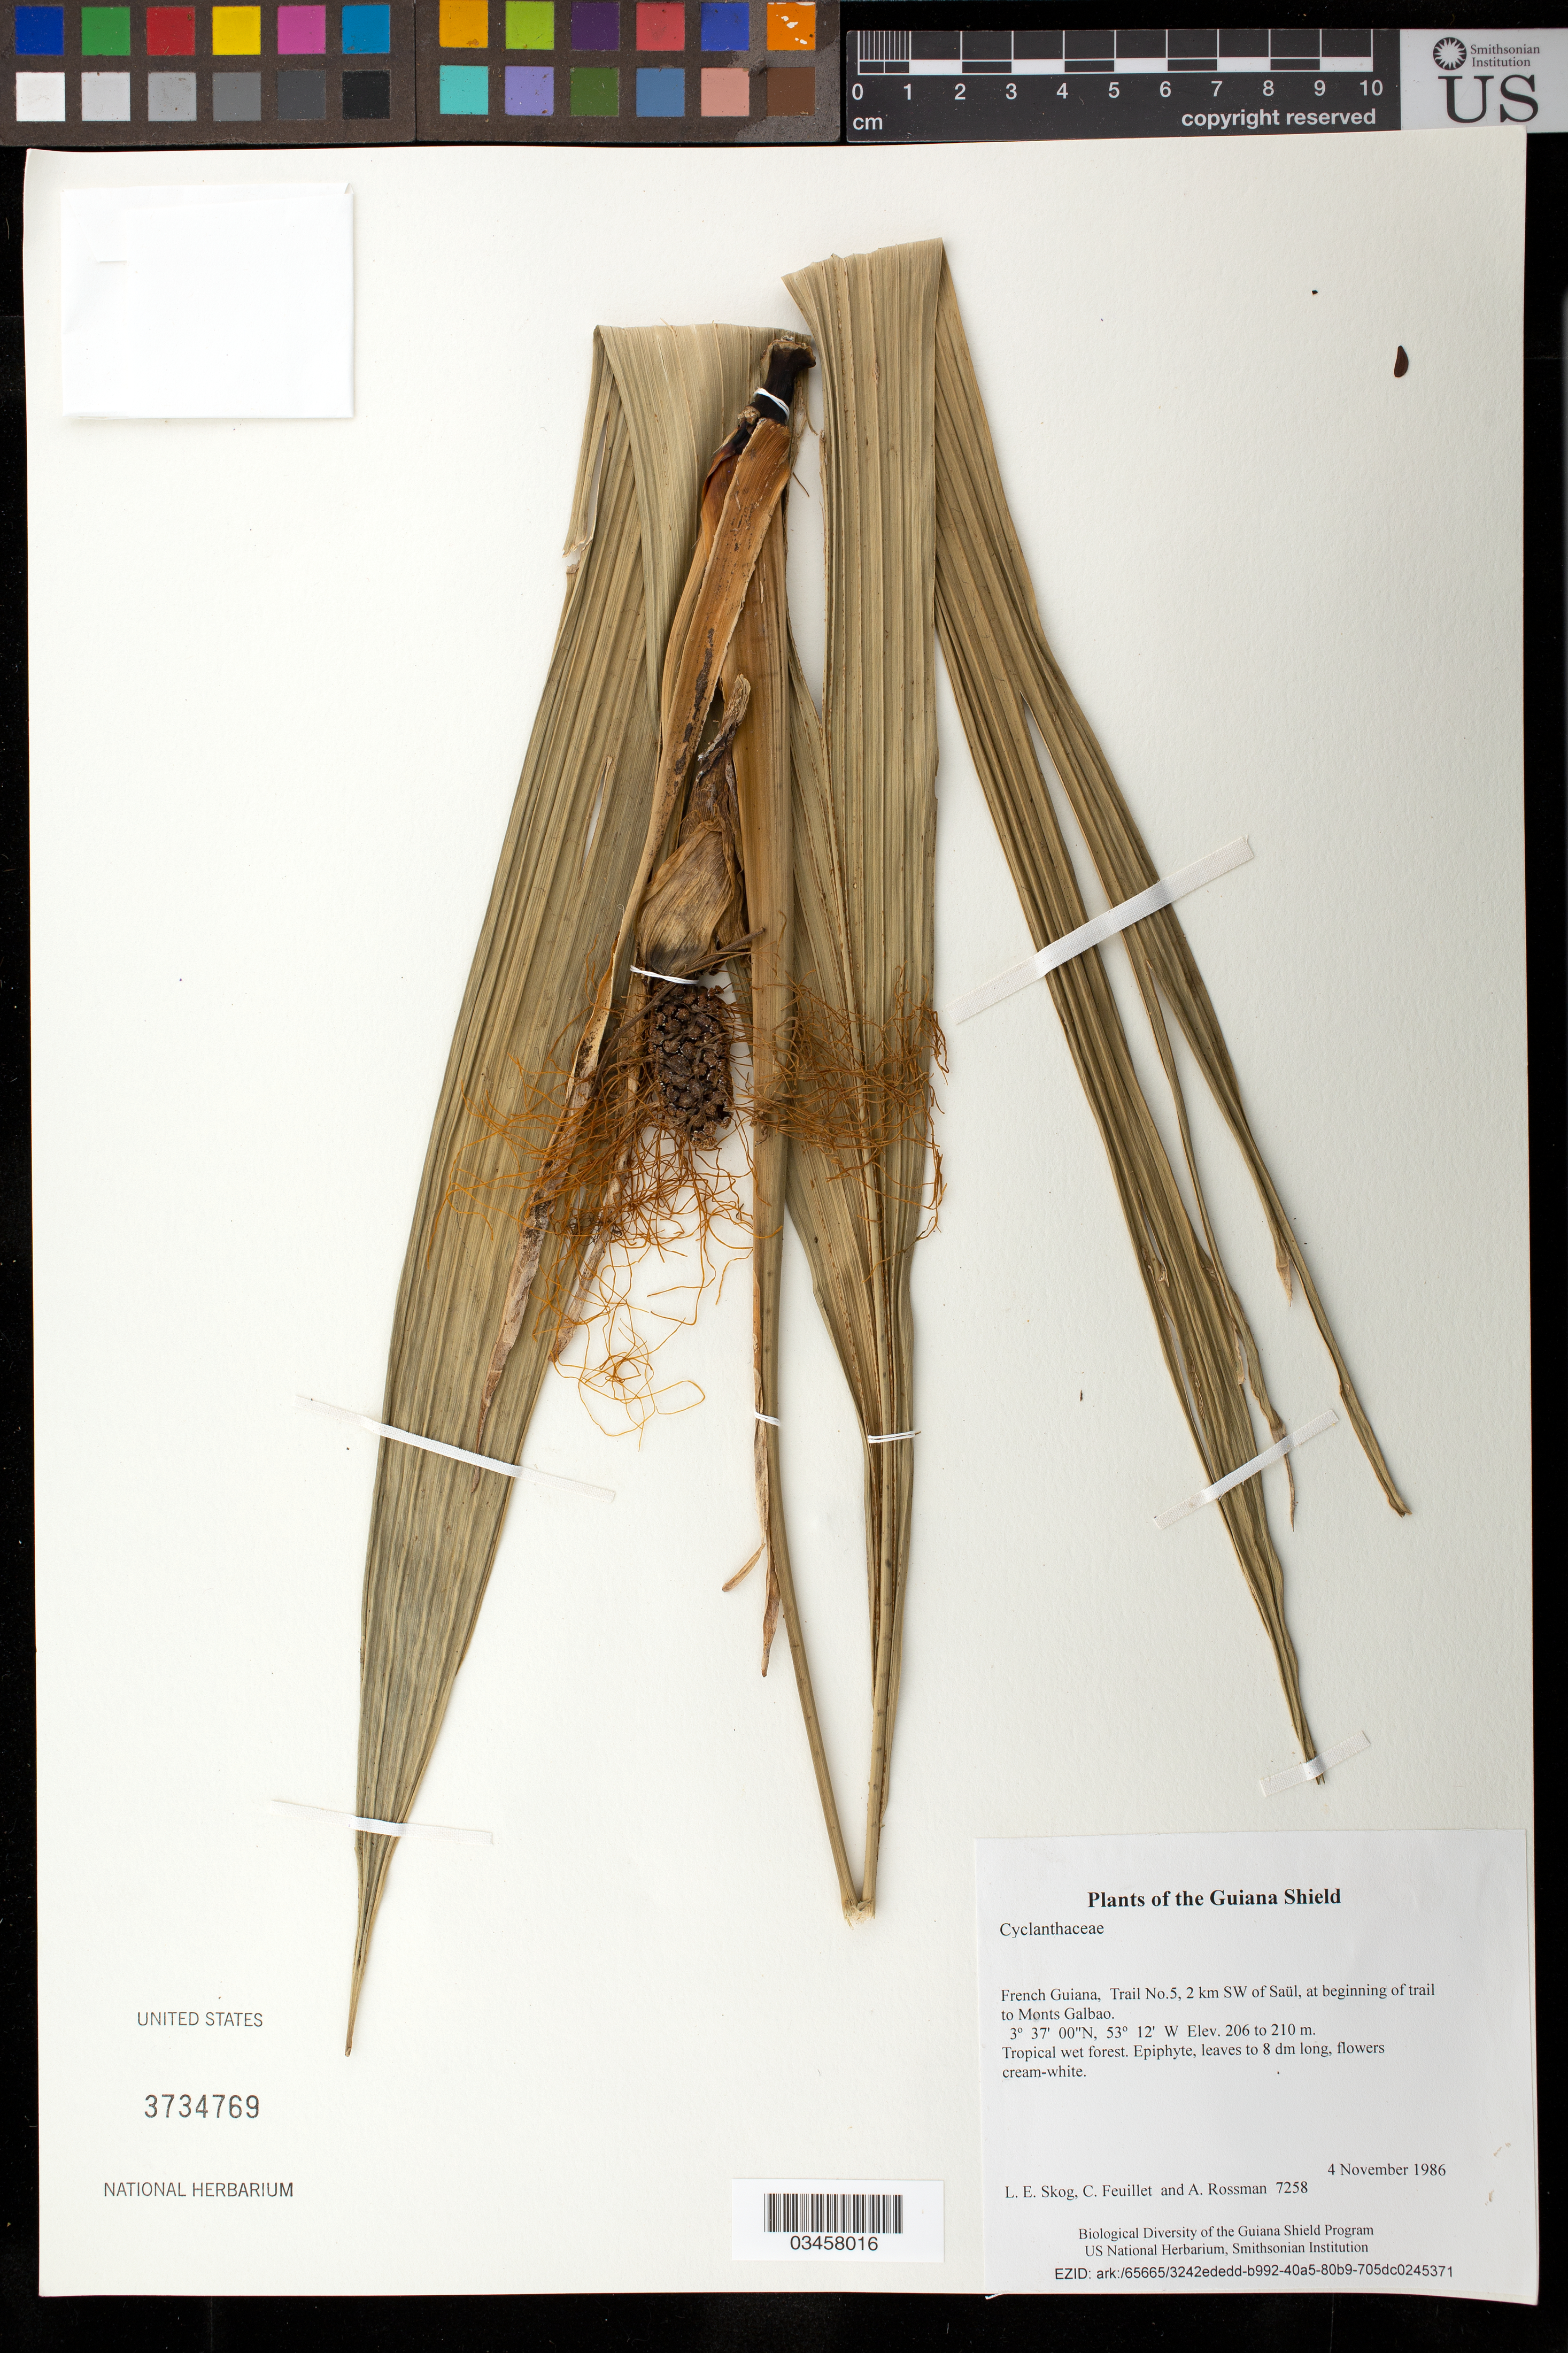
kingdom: Plantae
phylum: Tracheophyta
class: Liliopsida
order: Pandanales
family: Cyclanthaceae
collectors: L. E. Skog, C. Feuillet & A. Rossman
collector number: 7258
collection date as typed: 4 November 1986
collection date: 1986-11-04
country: French Guiana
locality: Trail No.5, 2 km SW of Saül, at beginning of trail to Monts Galbao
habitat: Tropical wet forest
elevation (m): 206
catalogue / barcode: US 3734769